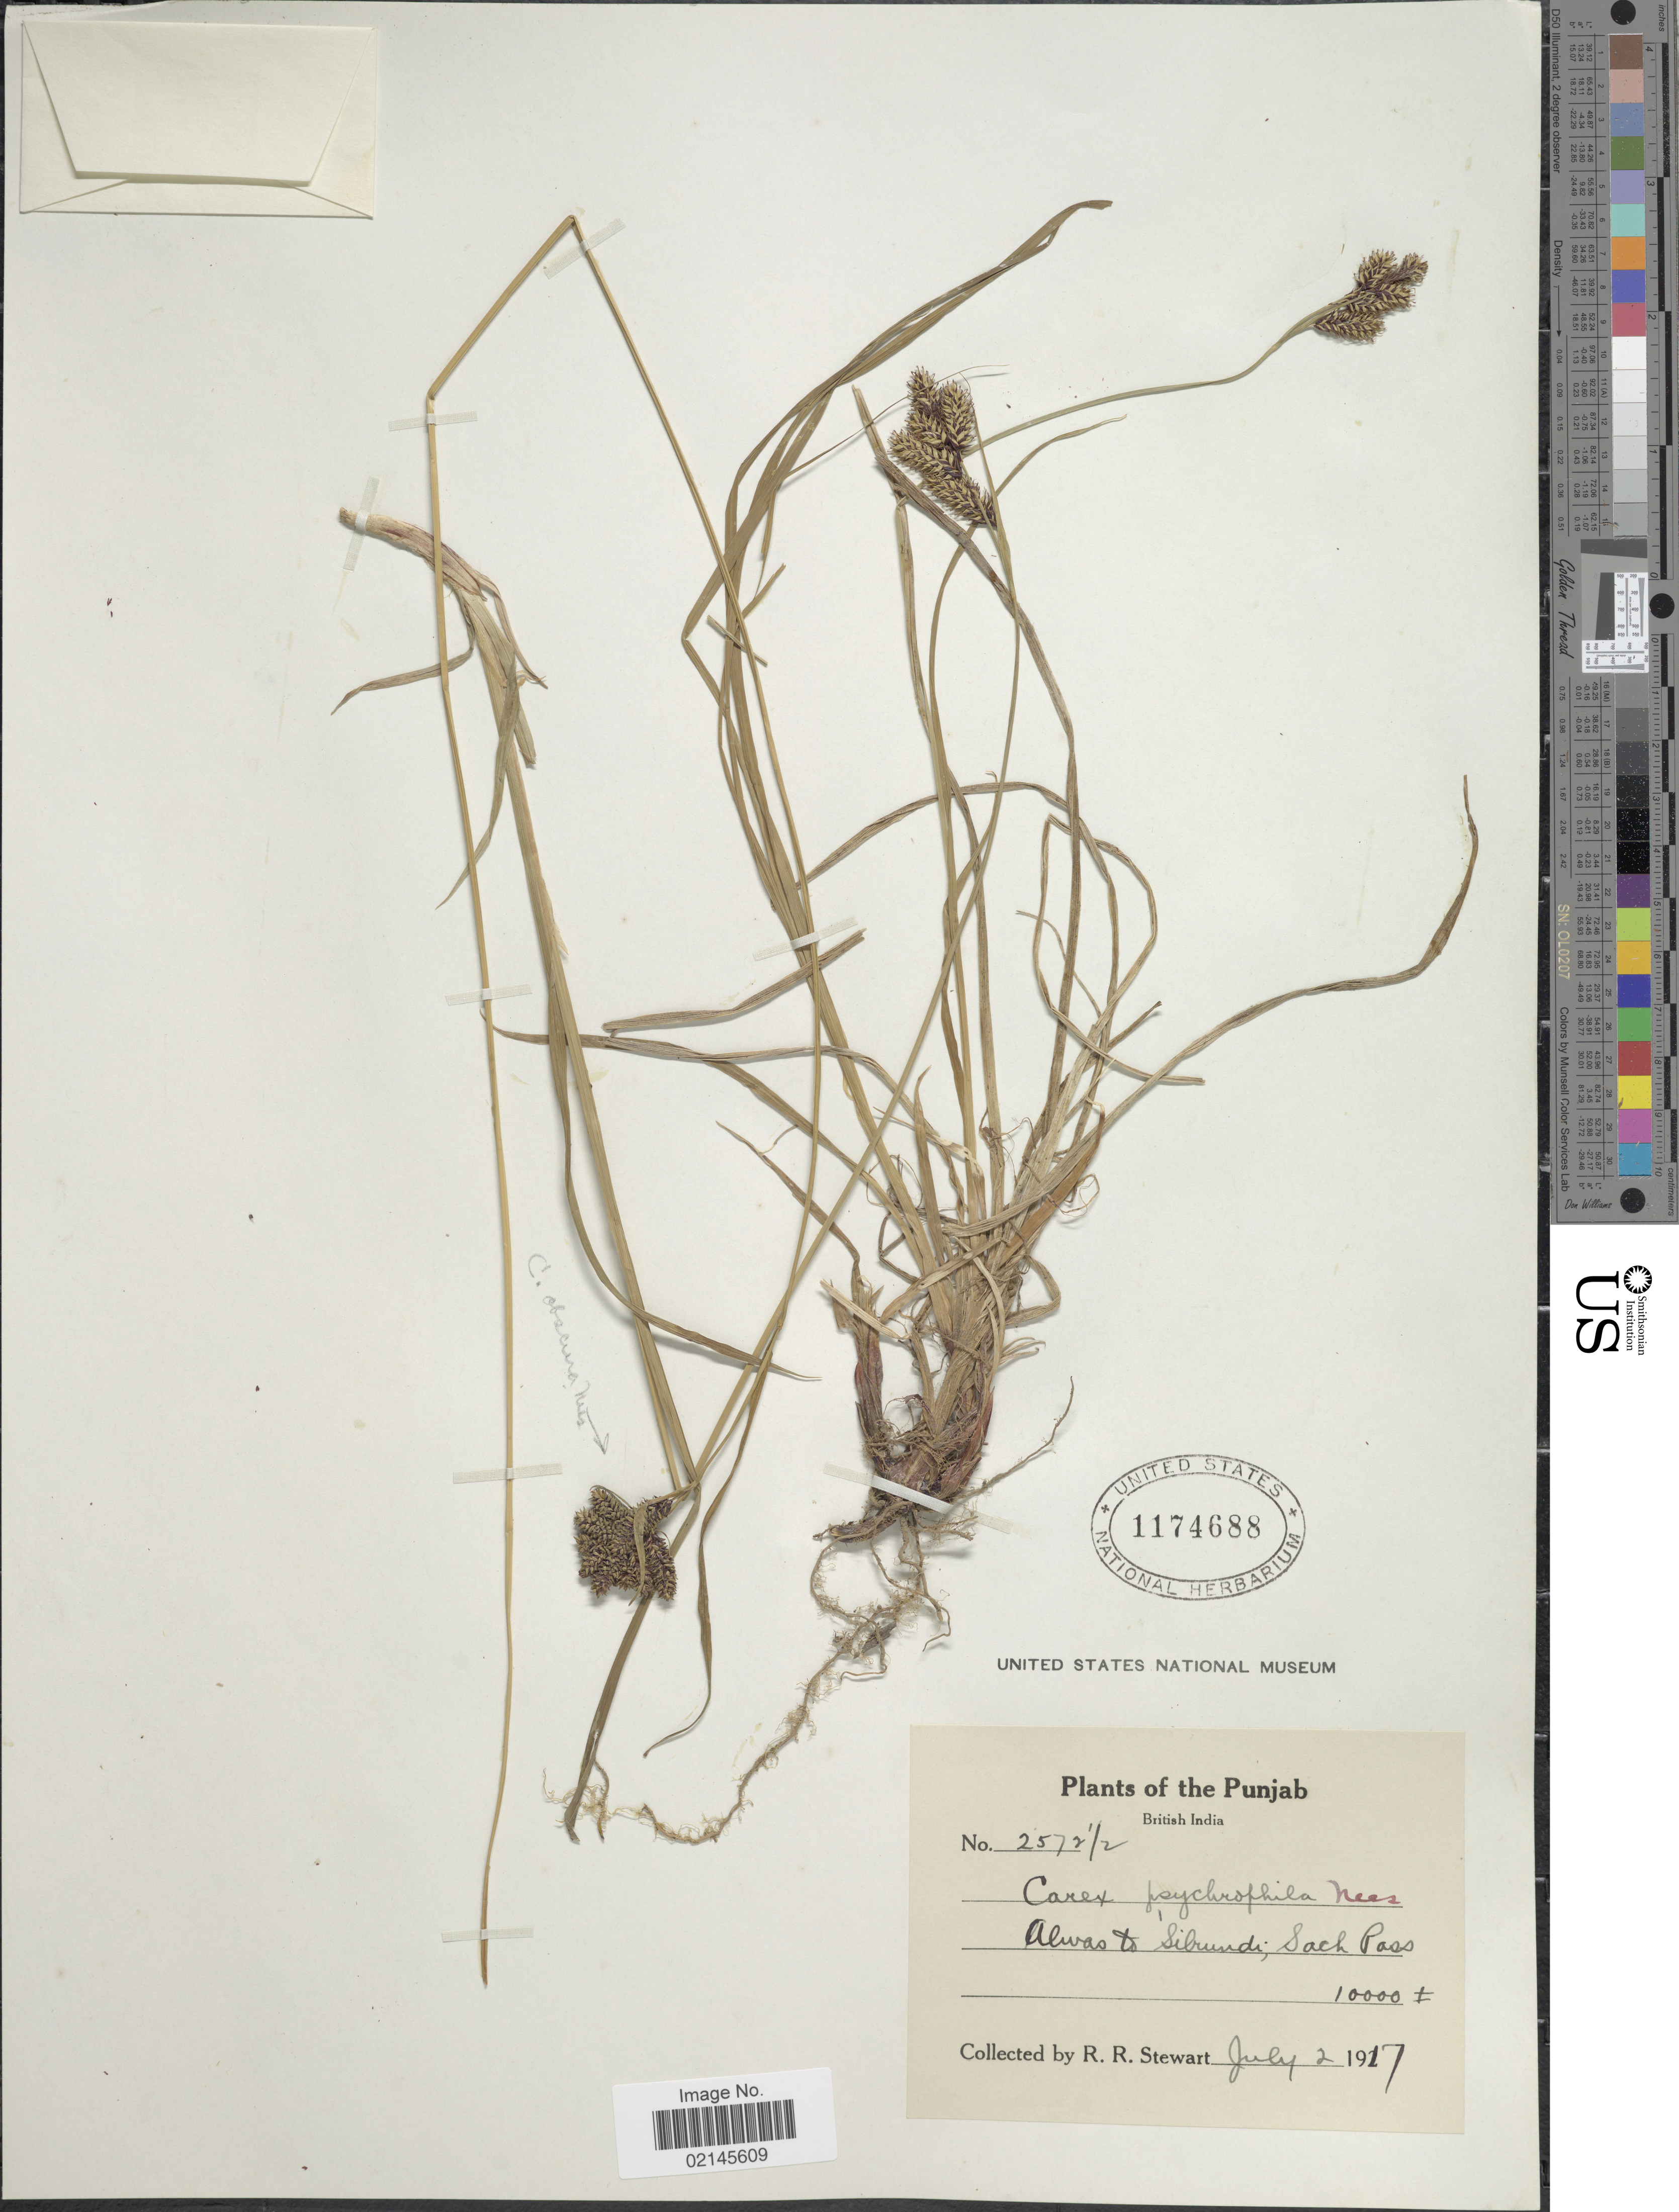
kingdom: Plantae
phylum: Tracheophyta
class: Liliopsida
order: Poales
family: Cyperaceae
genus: Carex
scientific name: Carex psychrophila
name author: Nees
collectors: R. R. Stewart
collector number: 2572½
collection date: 1917-07-02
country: India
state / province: Punjab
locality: British India, Alwas to Sibundi, Sach Pass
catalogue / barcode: US 1174688